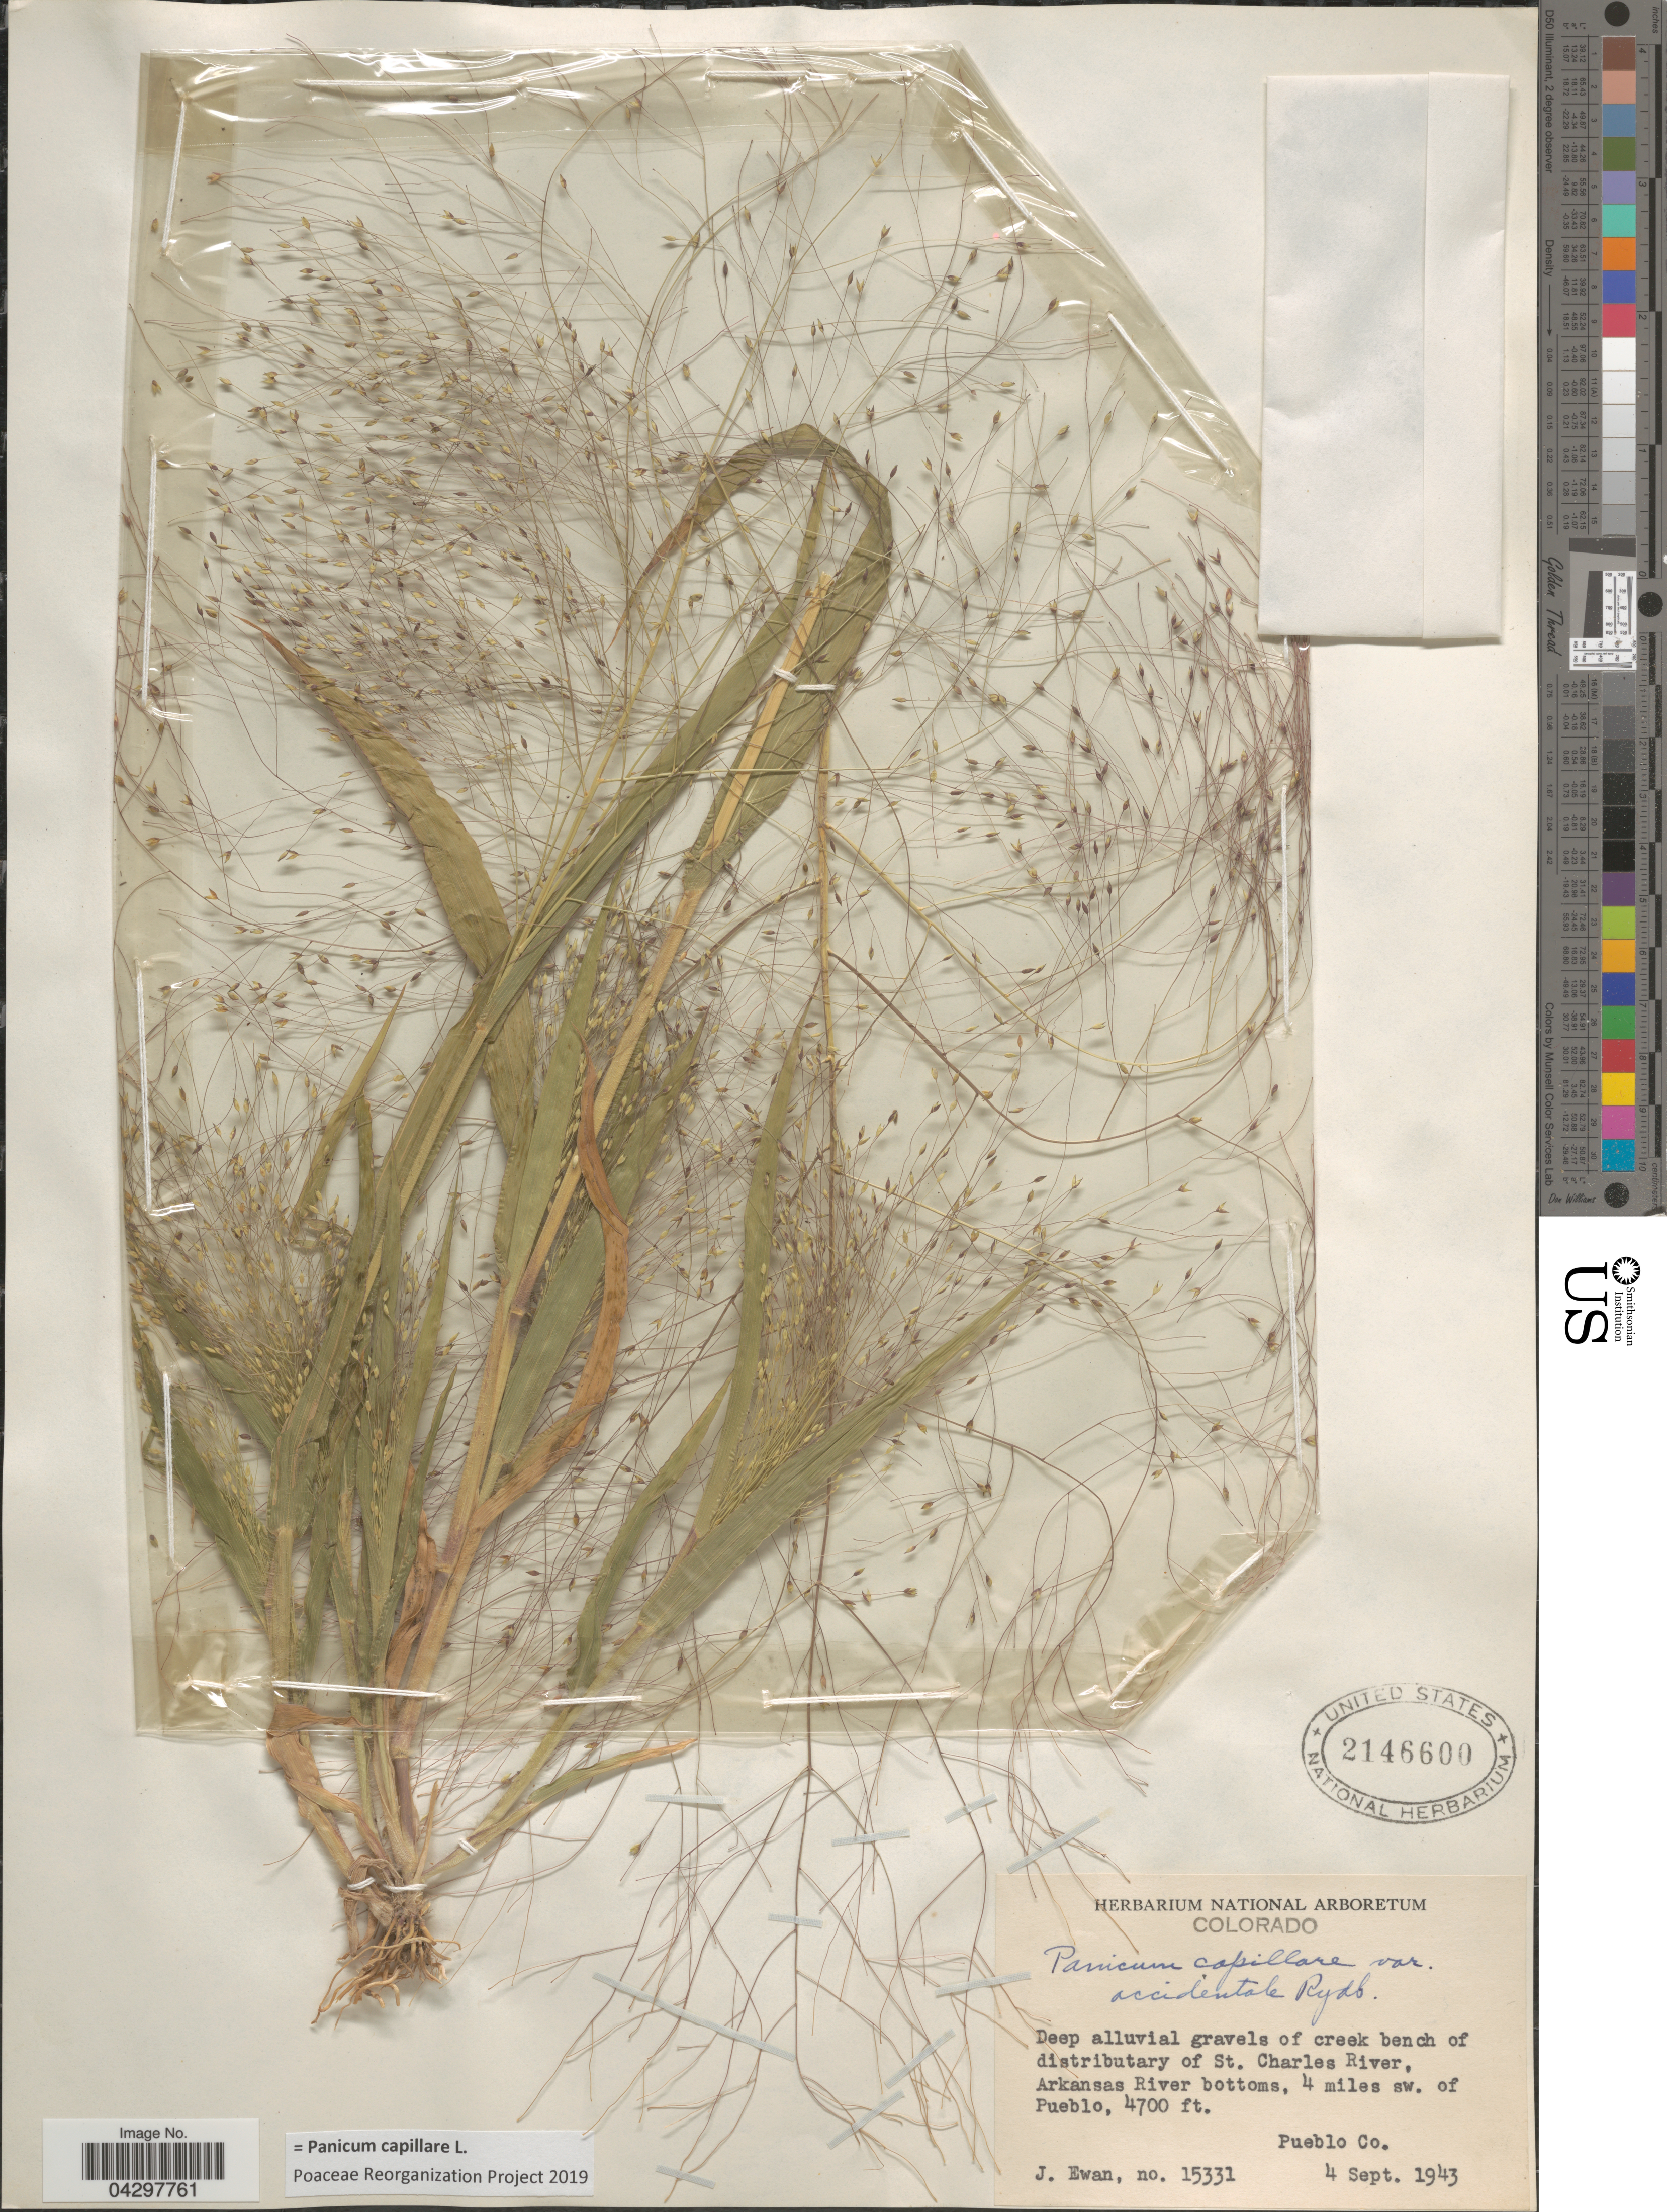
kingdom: Plantae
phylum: Tracheophyta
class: Liliopsida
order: Poales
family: Poaceae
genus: Panicum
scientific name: Panicum capillare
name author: L.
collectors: J. A. Ewan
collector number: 15331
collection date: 1943-09-04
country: United States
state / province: Colorado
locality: Deep alluvial gravels of creek bench of distributary of St. Charles River, Arkansas River bottoms, 4 miles sw. of Pueblo. Pueblo Co.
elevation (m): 1433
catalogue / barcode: US 2146600